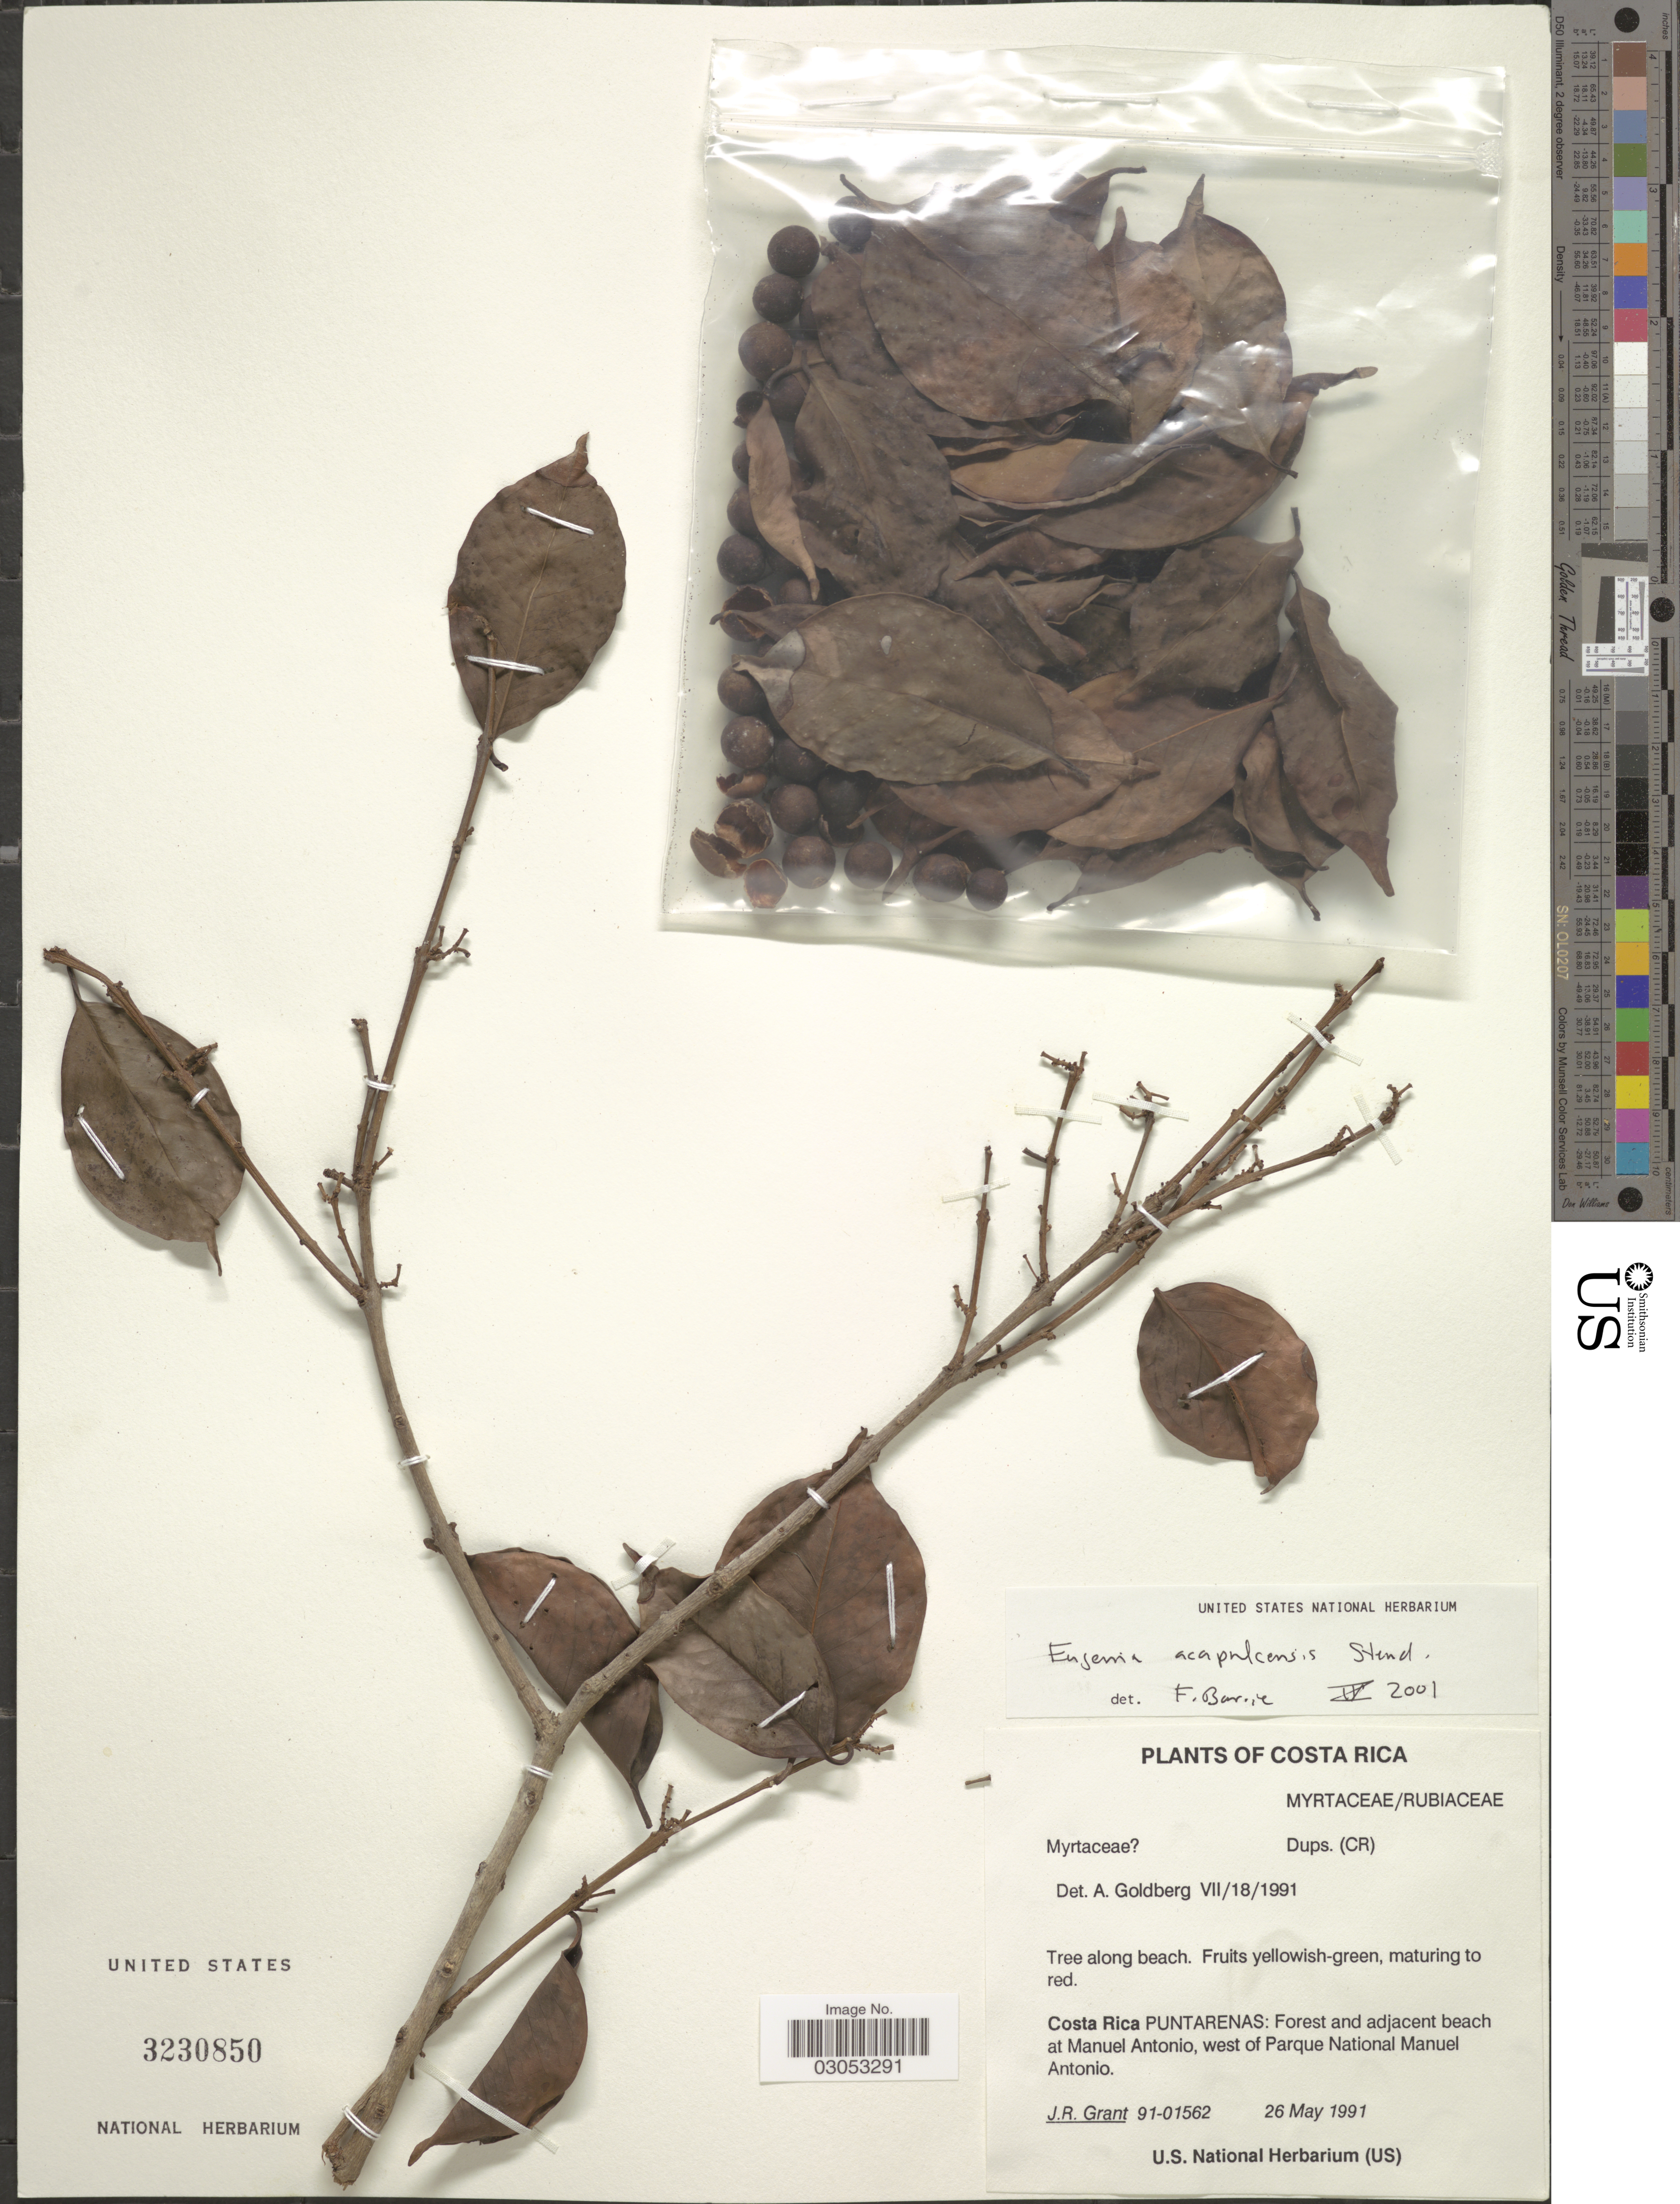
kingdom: Plantae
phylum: Tracheophyta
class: Magnoliopsida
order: Myrtales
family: Myrtaceae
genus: Eugenia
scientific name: Eugenia acapulcensis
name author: Steud.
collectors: J. Grant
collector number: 91-01562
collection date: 1991-05-26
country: Costa Rica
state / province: Puntarenas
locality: Forest and adjacent beach at Manuel Antonio, west of Parque National Manuel Antonio.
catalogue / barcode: US 3230850